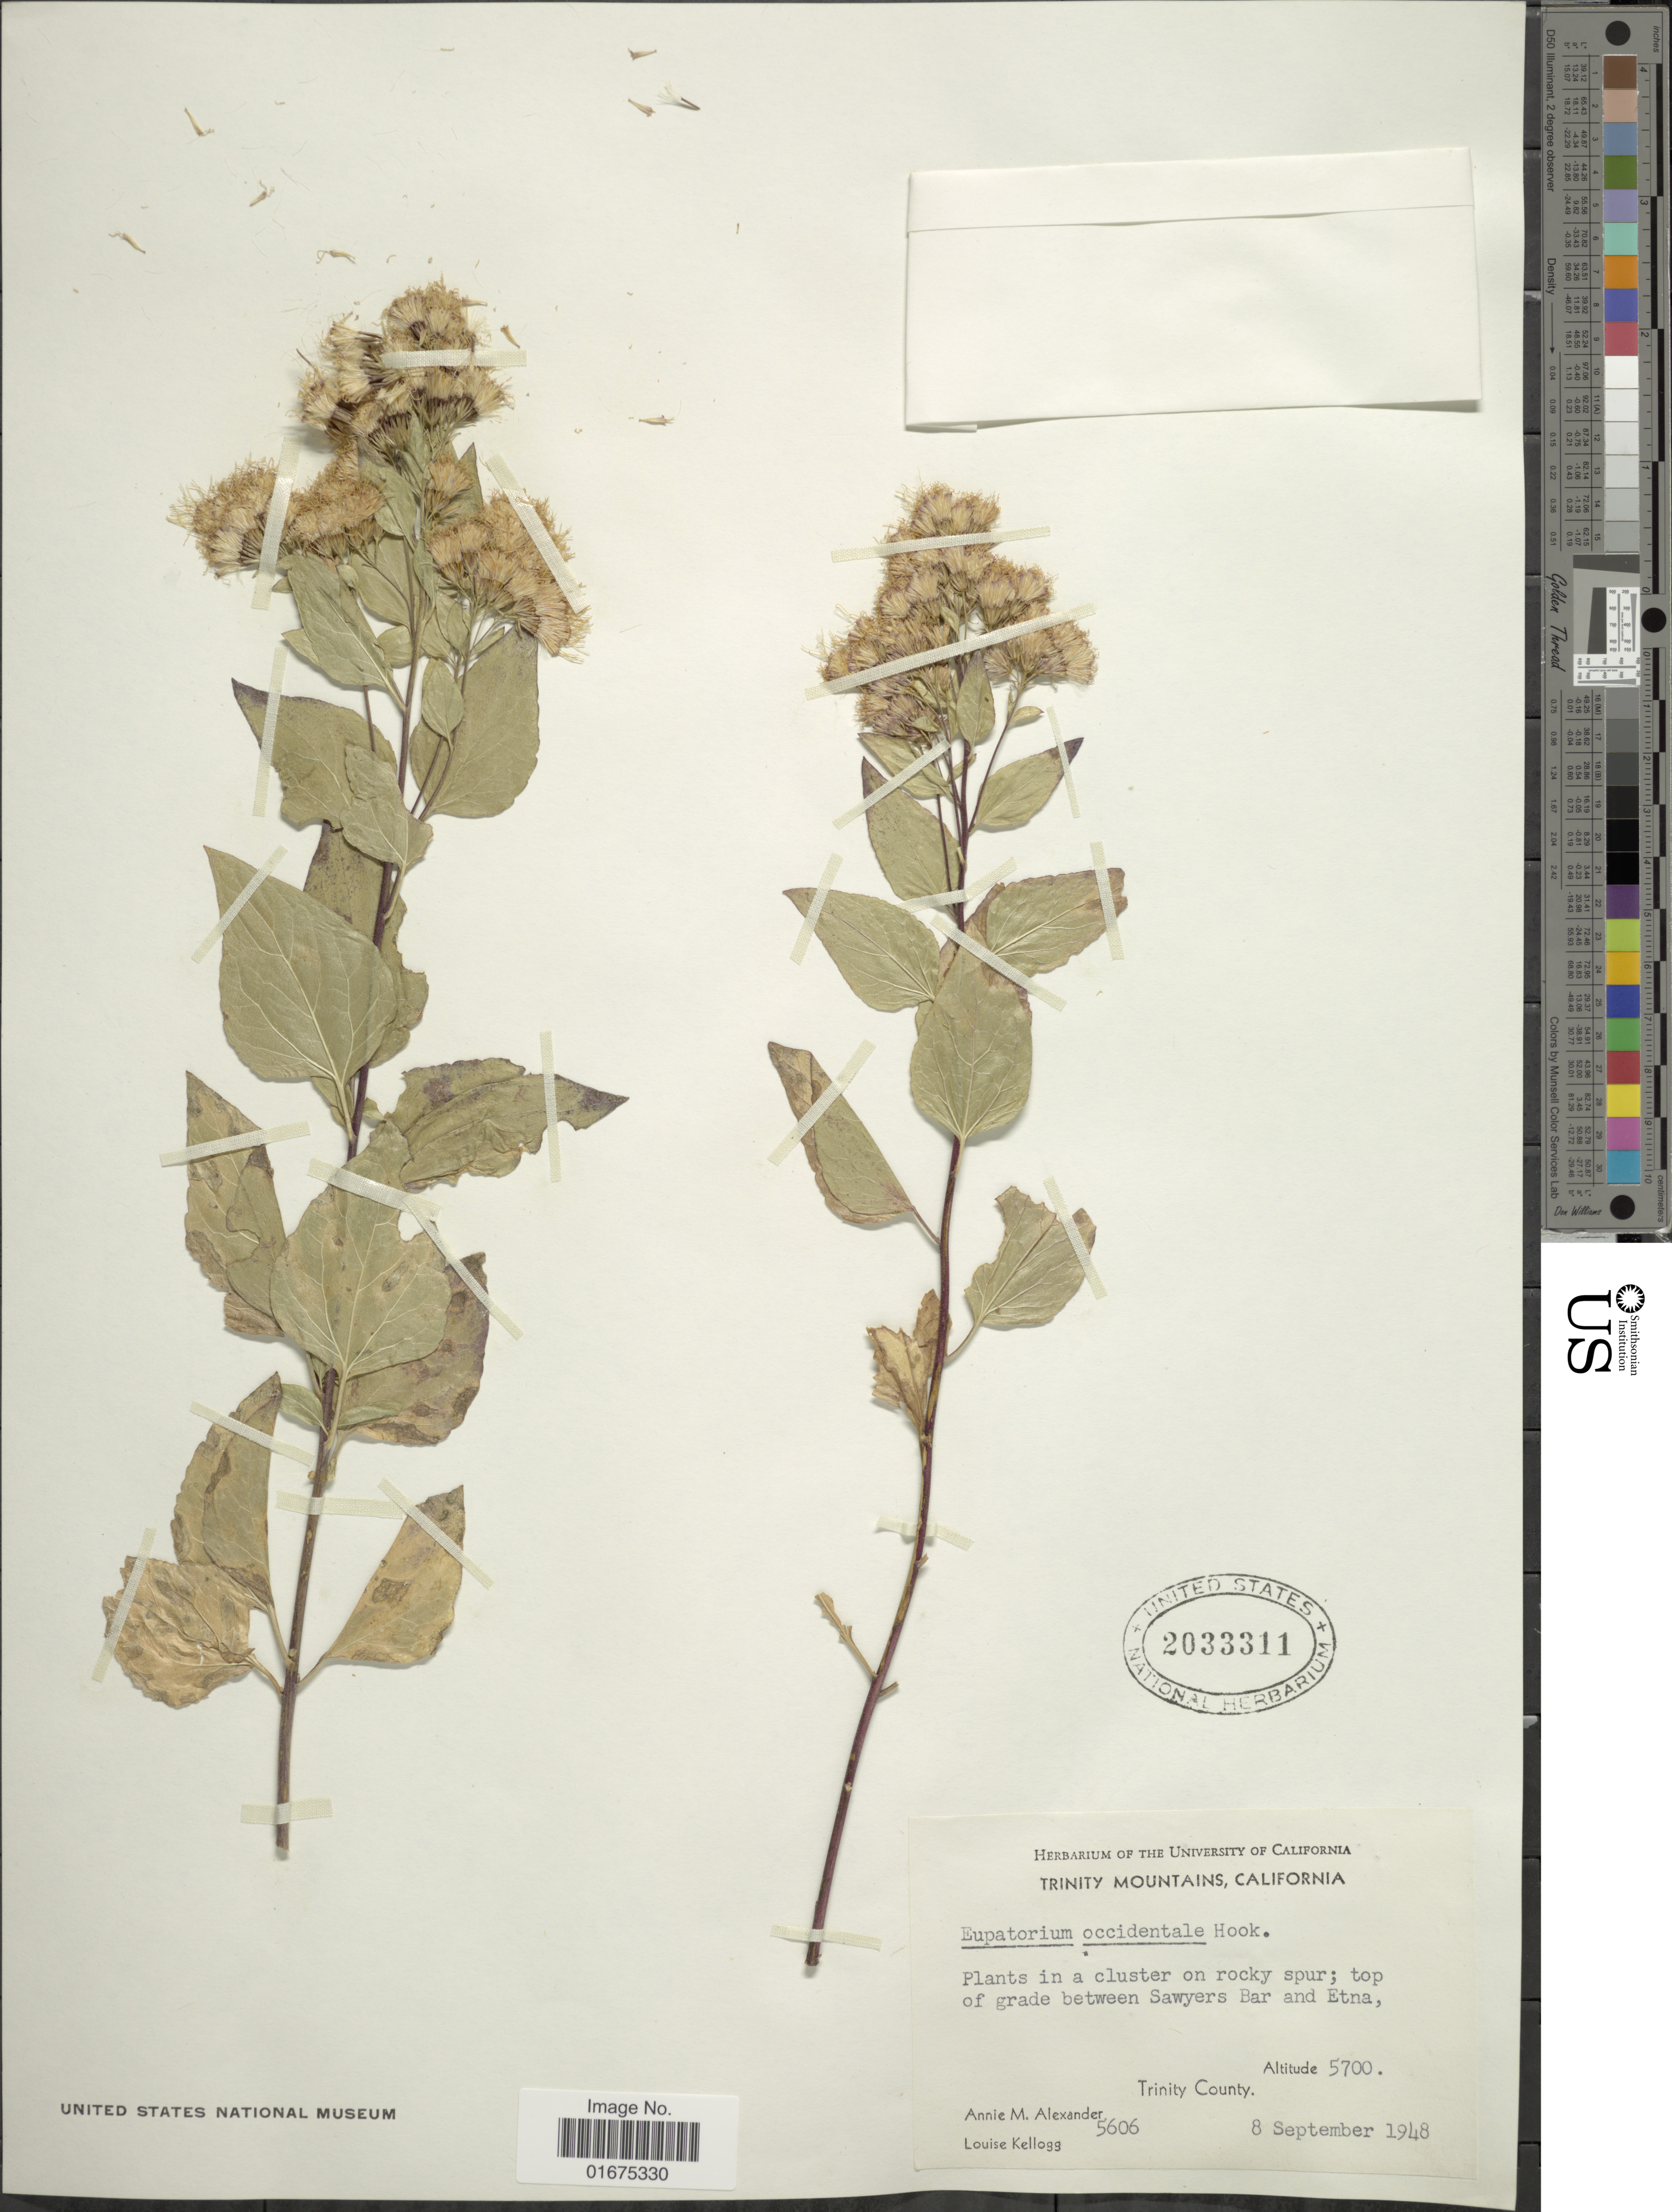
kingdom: Plantae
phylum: Tracheophyta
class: Magnoliopsida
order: Asterales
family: Asteraceae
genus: Ageratina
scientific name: Ageratina occidentalis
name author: (Hook.) R.M. King & H. Rob.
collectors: A. M. Alexander & L. Kellogg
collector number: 5606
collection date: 1948-09-08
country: United States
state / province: California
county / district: Trinity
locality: Trinity Mountains, Top of grade between Sawyers Bar and Etna, Trinity County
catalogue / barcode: US 2033311